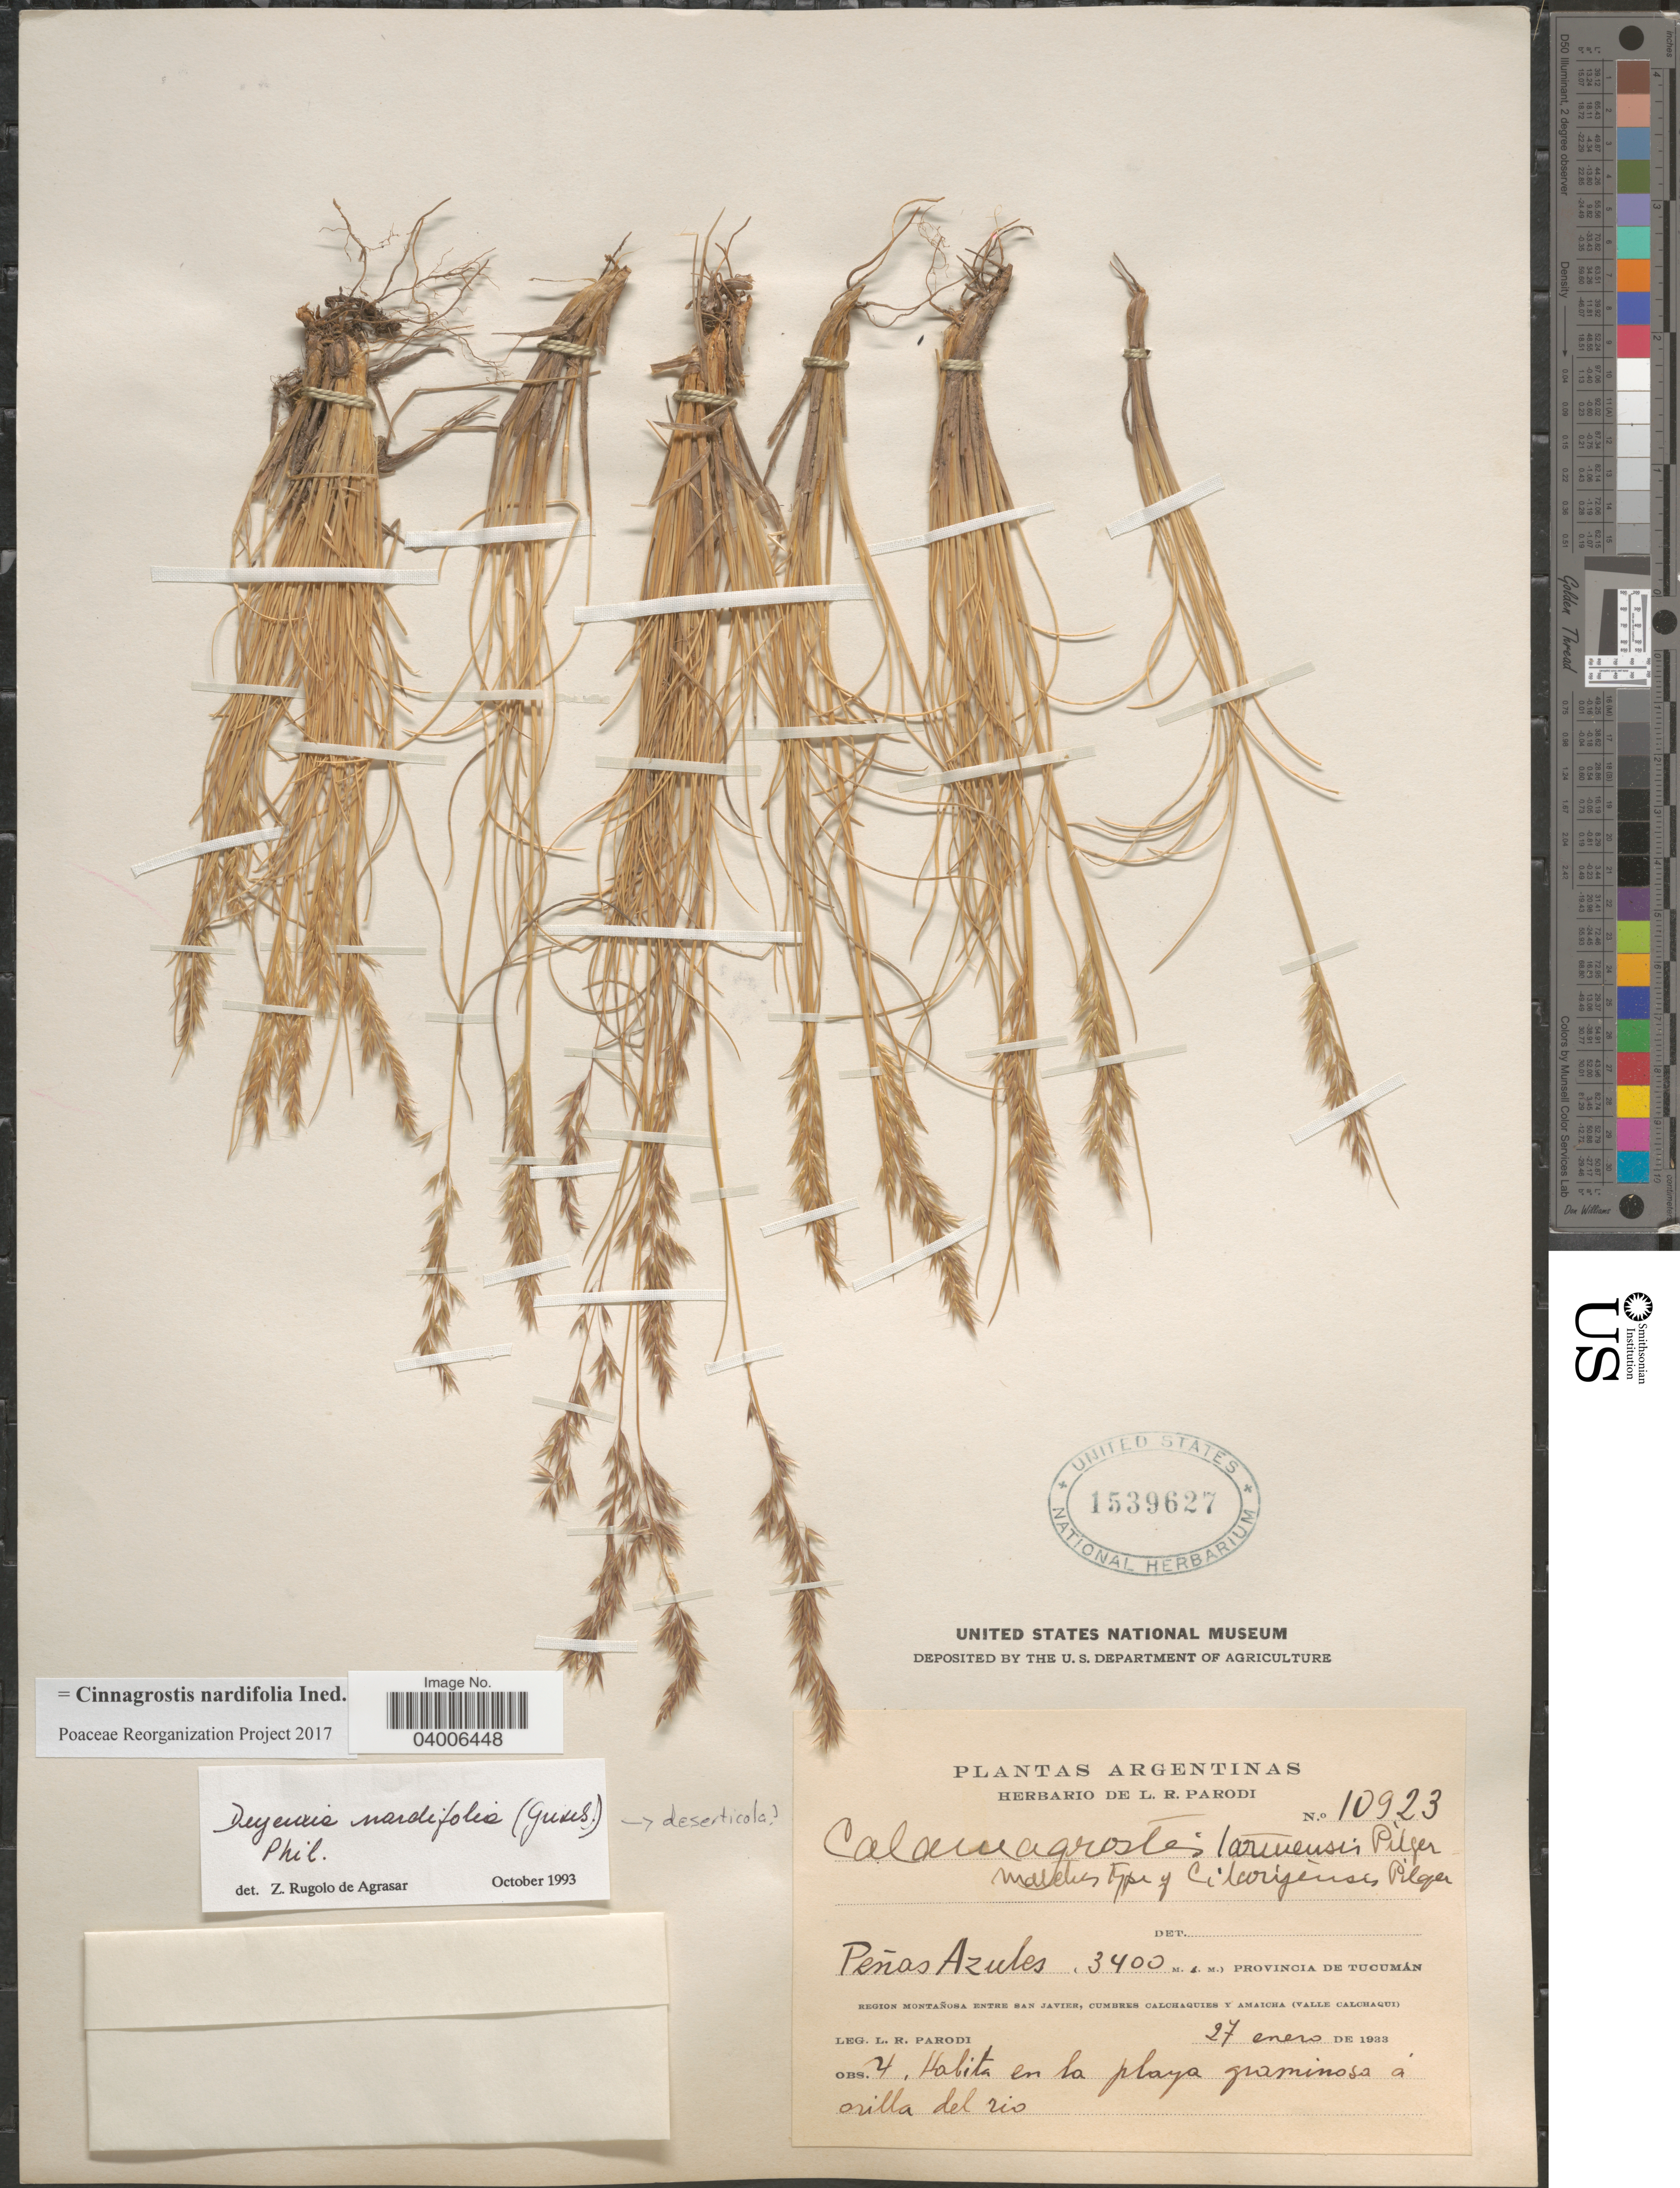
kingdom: Plantae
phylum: Tracheophyta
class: Liliopsida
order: Poales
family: Poaceae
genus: Cinnagrostis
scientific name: Cinnagrostis velutina var. nardifolia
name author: (Griseb.) P.M. Peterson et al.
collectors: L. R. Parodi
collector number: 10923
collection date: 1933-01-27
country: Argentina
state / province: Tucuman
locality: Peñas Azules. Region montañosa entre San Javier, cumbres Calchaquies y Amaicha (Valle Calchaqui).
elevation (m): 3400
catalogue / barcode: US 1539627